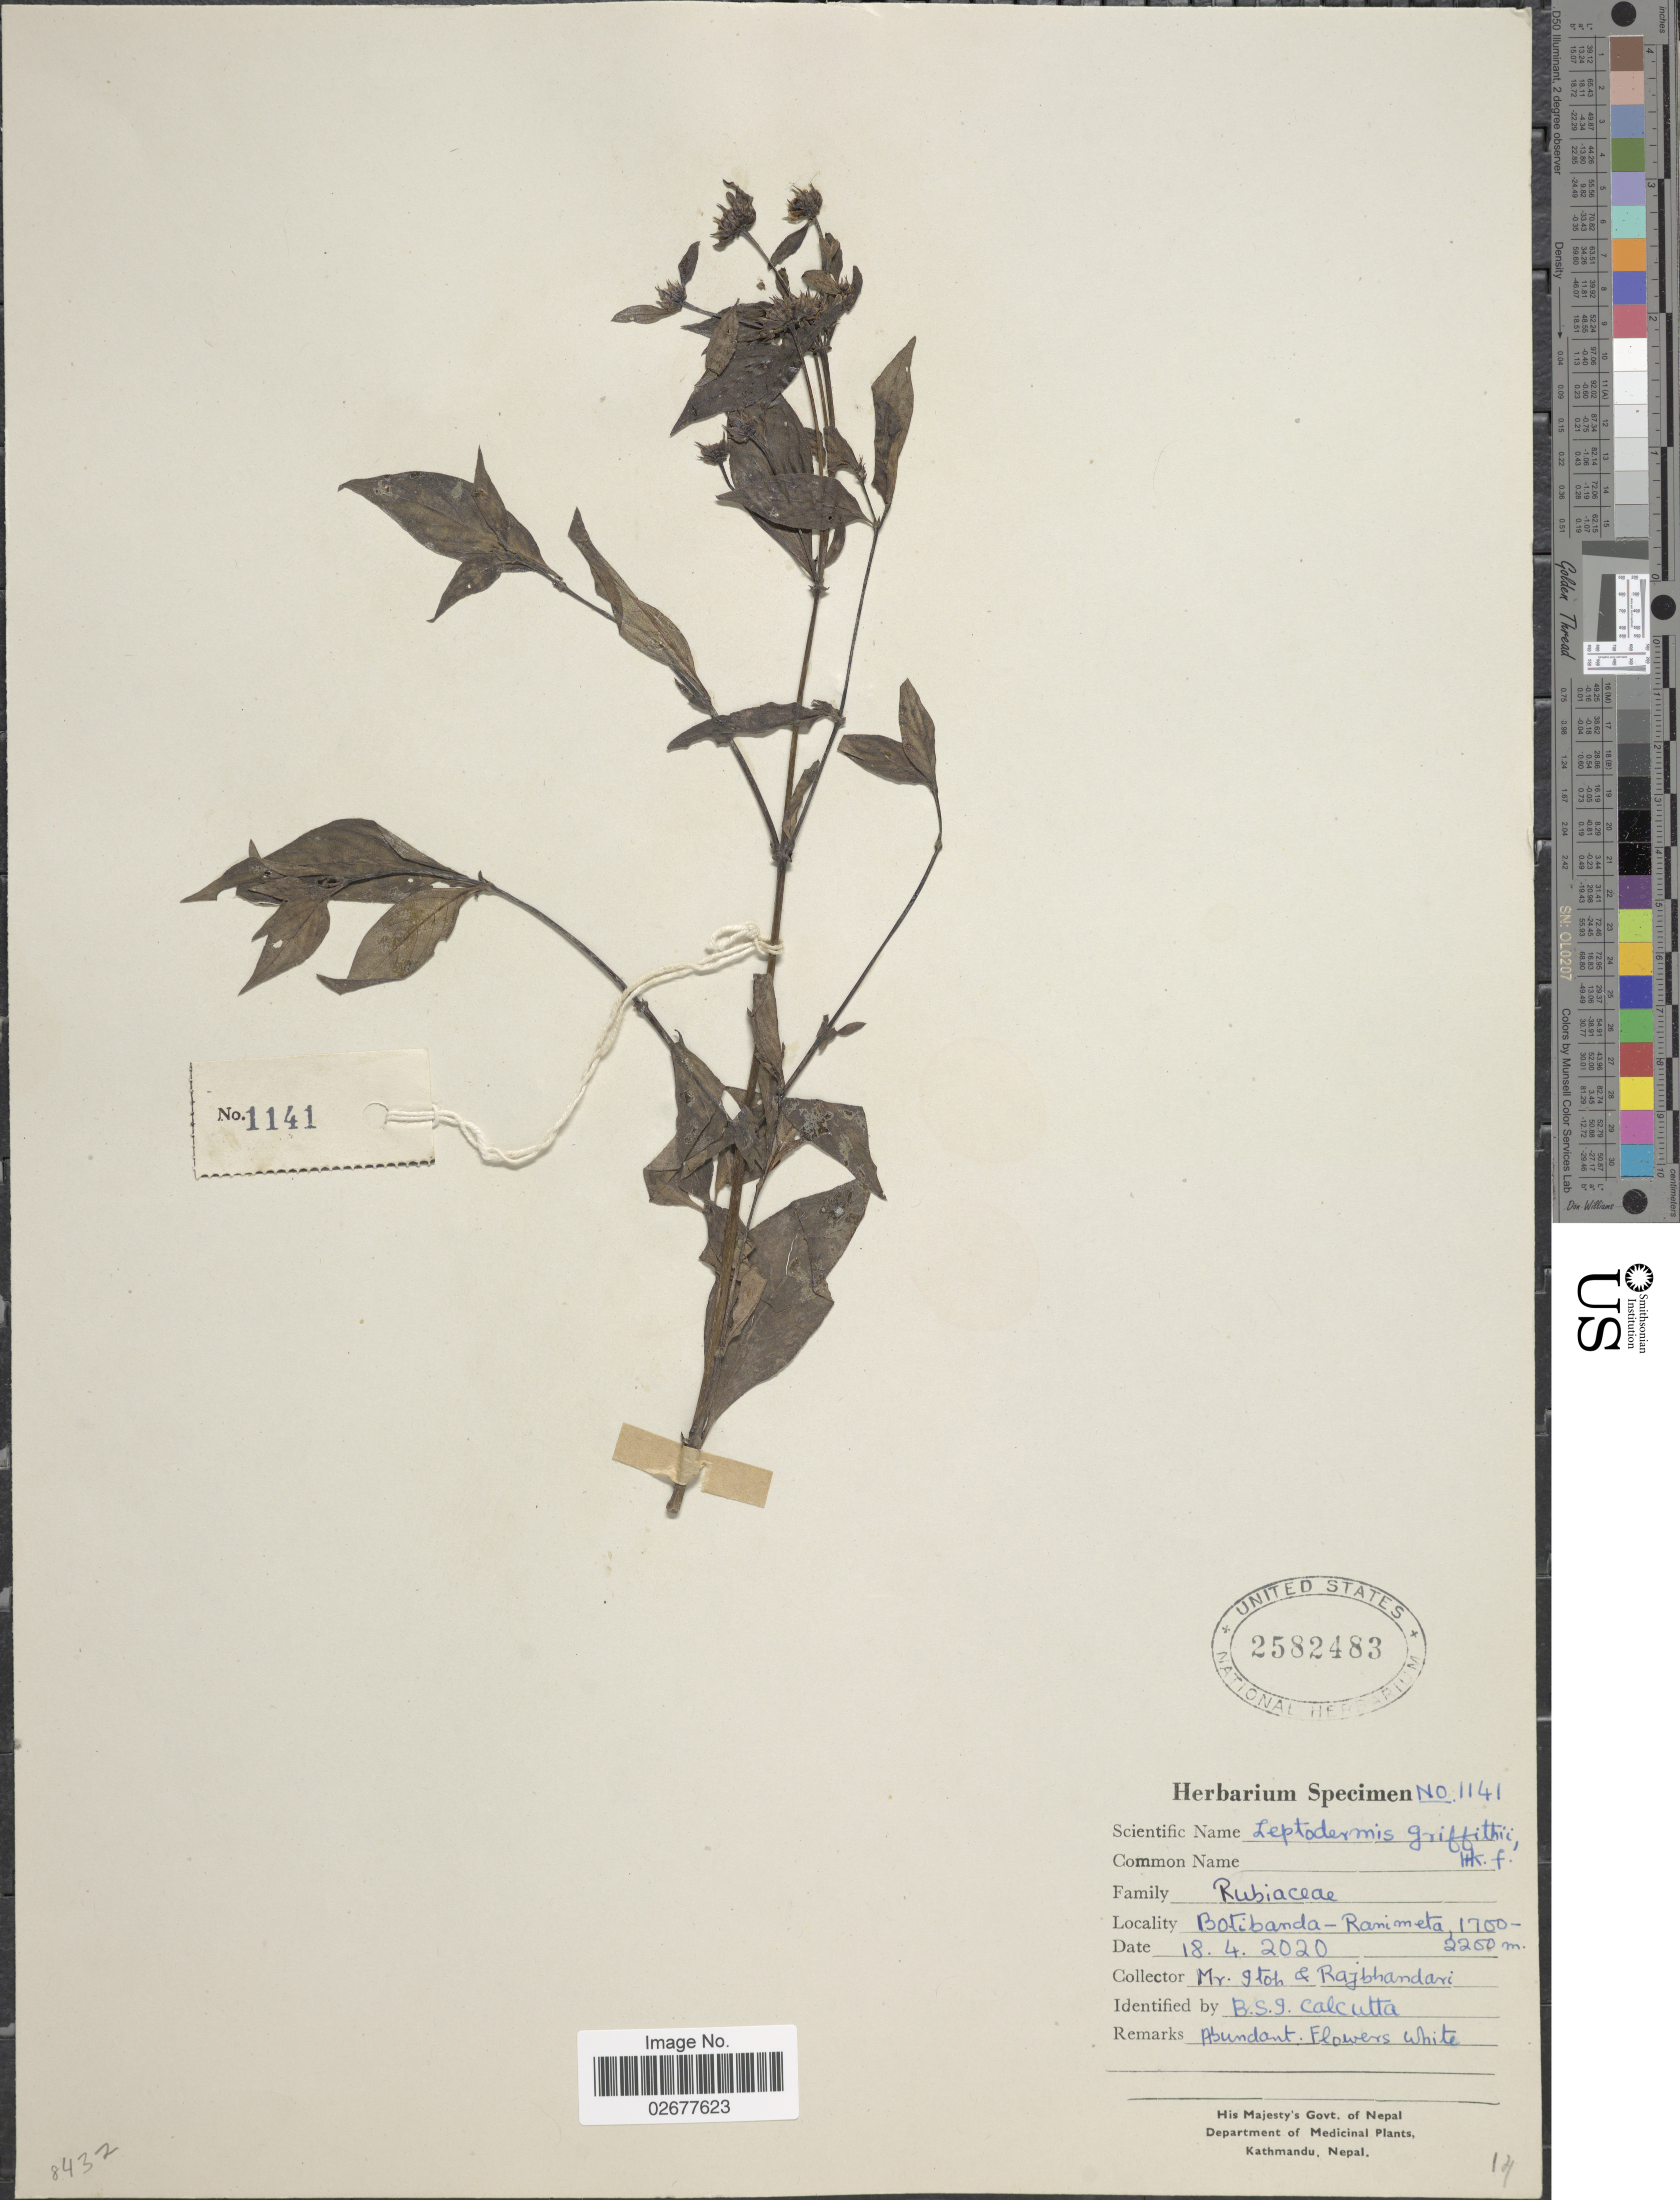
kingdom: Plantae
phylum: Tracheophyta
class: Magnoliopsida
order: Gentianales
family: Rubiaceae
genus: Leptodermis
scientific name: Leptodermis griffithii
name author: Hook. f.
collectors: -. Itoh & Rajbhandari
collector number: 1141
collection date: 1963-04-18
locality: Botibanda - Ranimeta.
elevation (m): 1700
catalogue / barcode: US 2582483